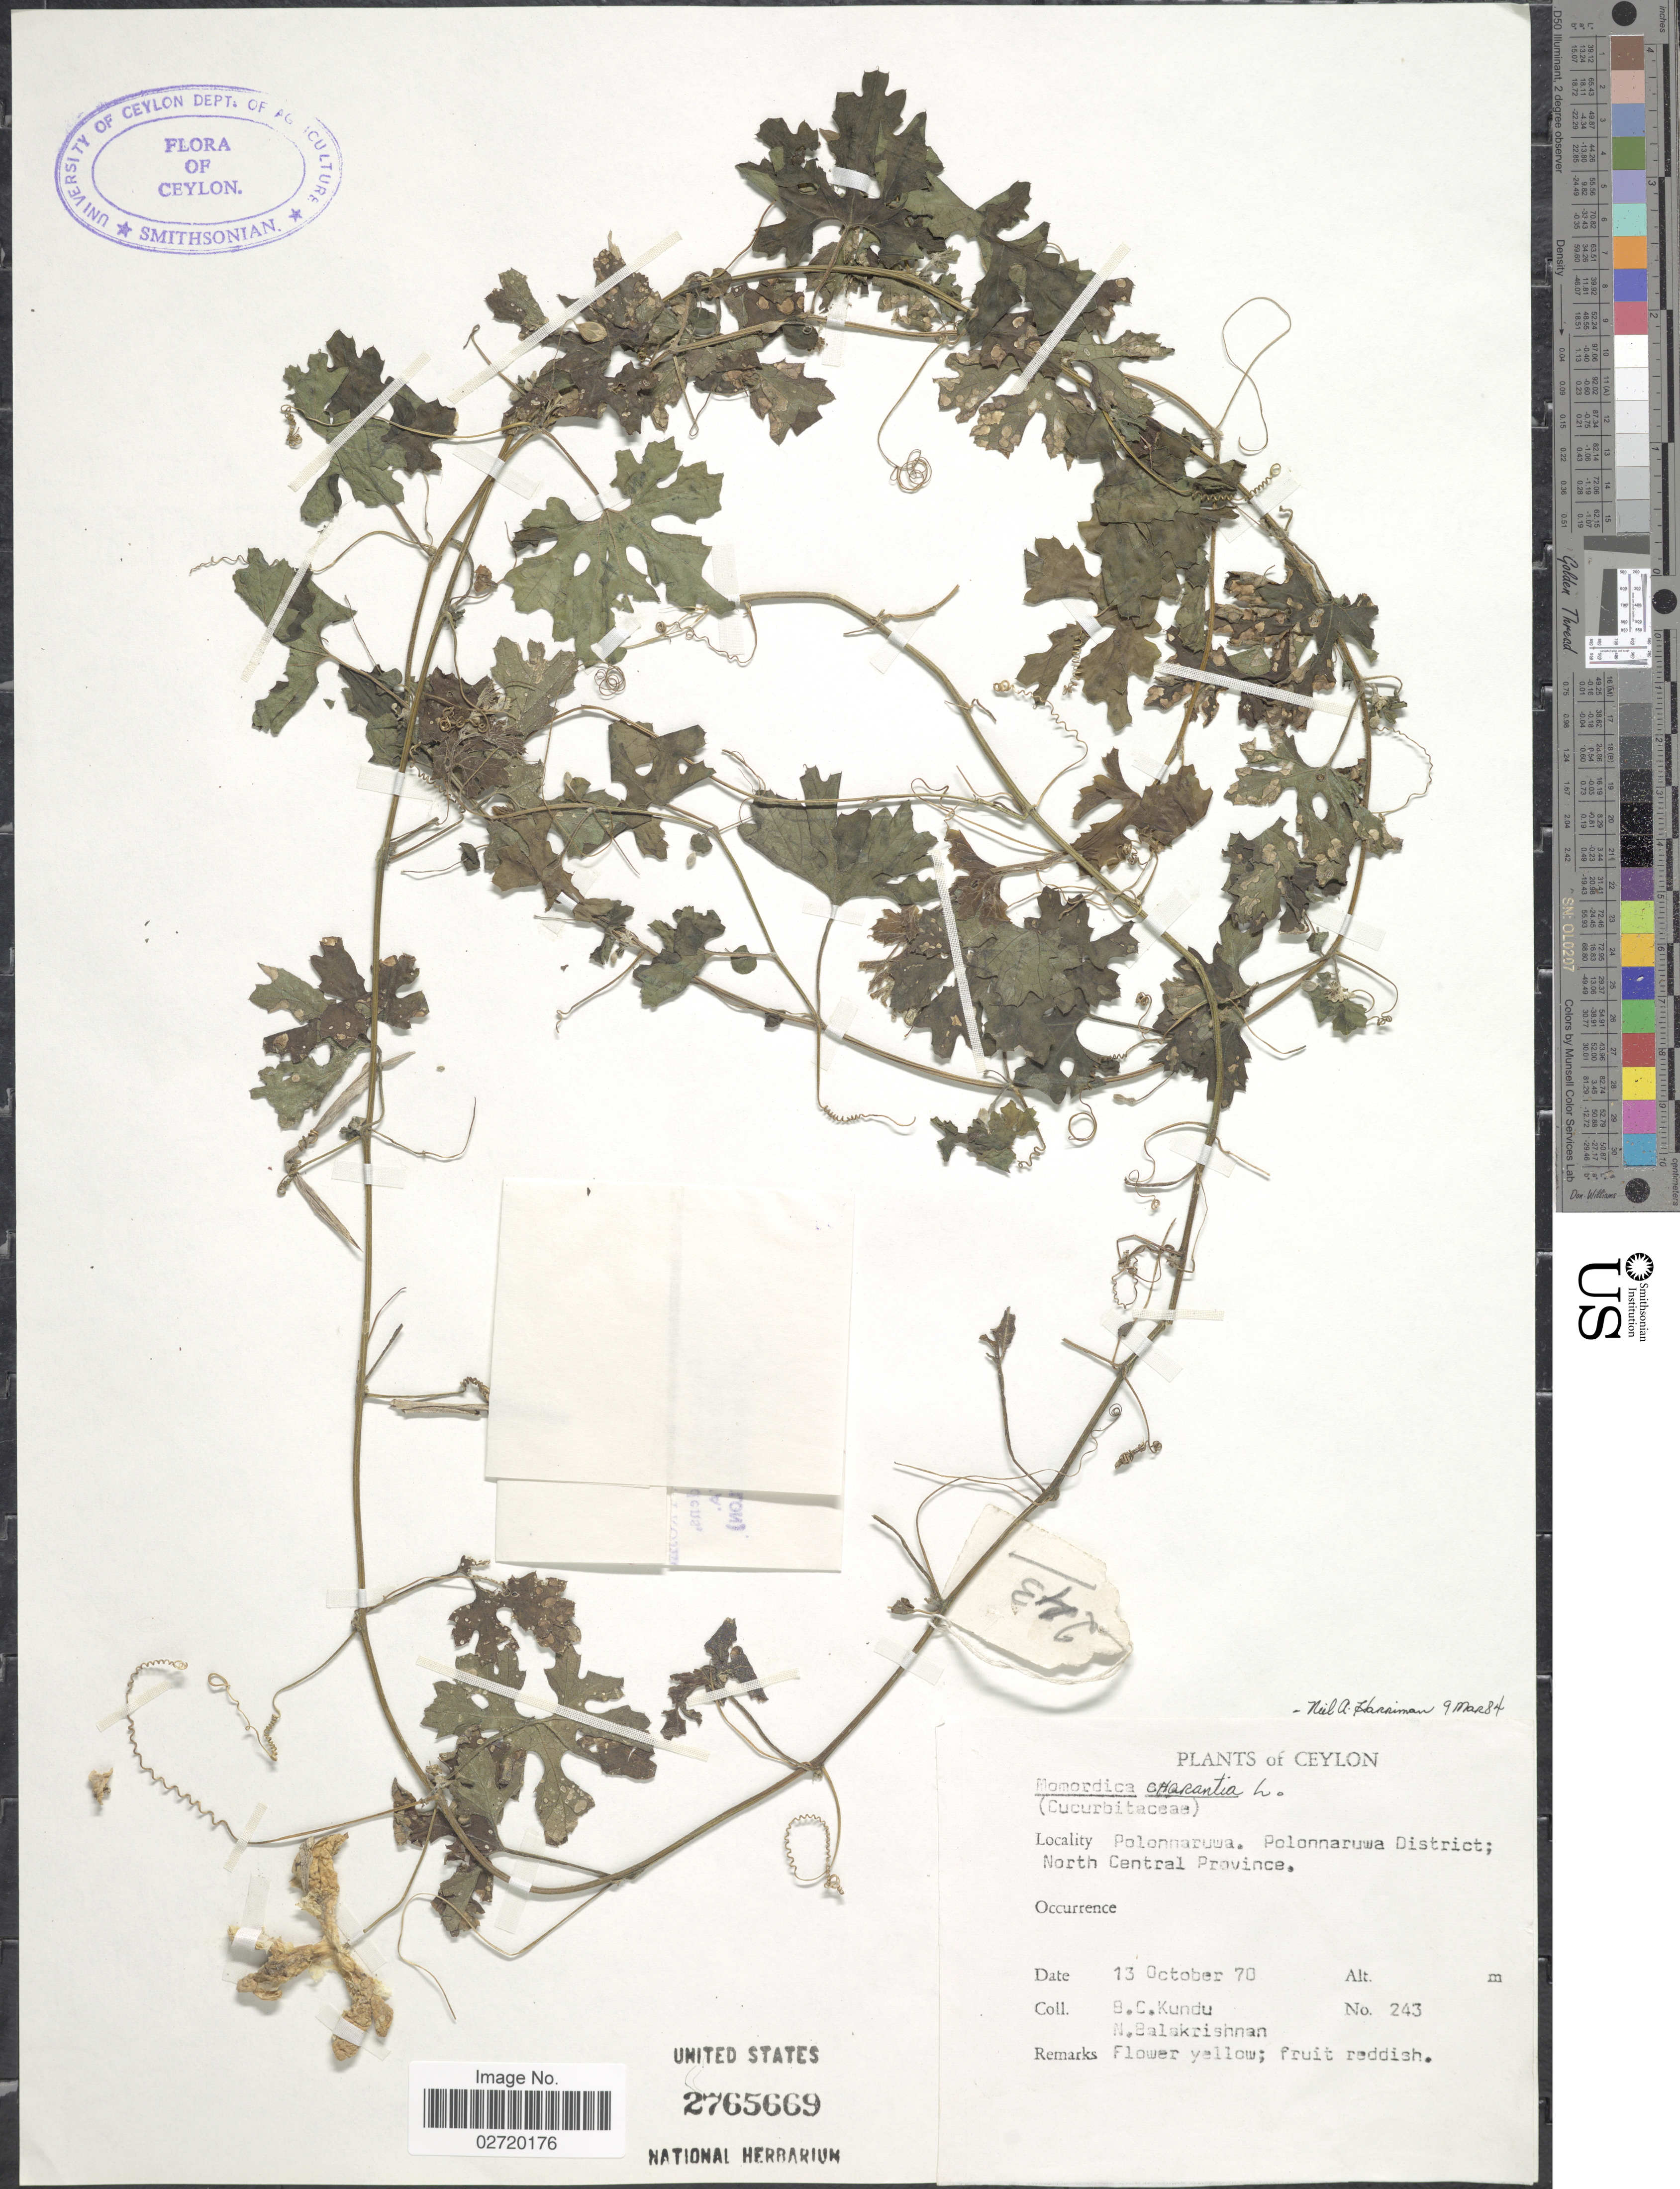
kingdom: Plantae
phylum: Tracheophyta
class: Magnoliopsida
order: Cucurbitales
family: Cucurbitaceae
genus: Momordica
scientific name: Momordica charantia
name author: L.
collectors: B. C. Kundu & N. Balakrishnan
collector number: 243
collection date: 1970-10-13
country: Sri Lanka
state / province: North Central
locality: Ceylon, Polonnaruwa, Polonnaruwa District: North Central Province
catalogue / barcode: US 2765669